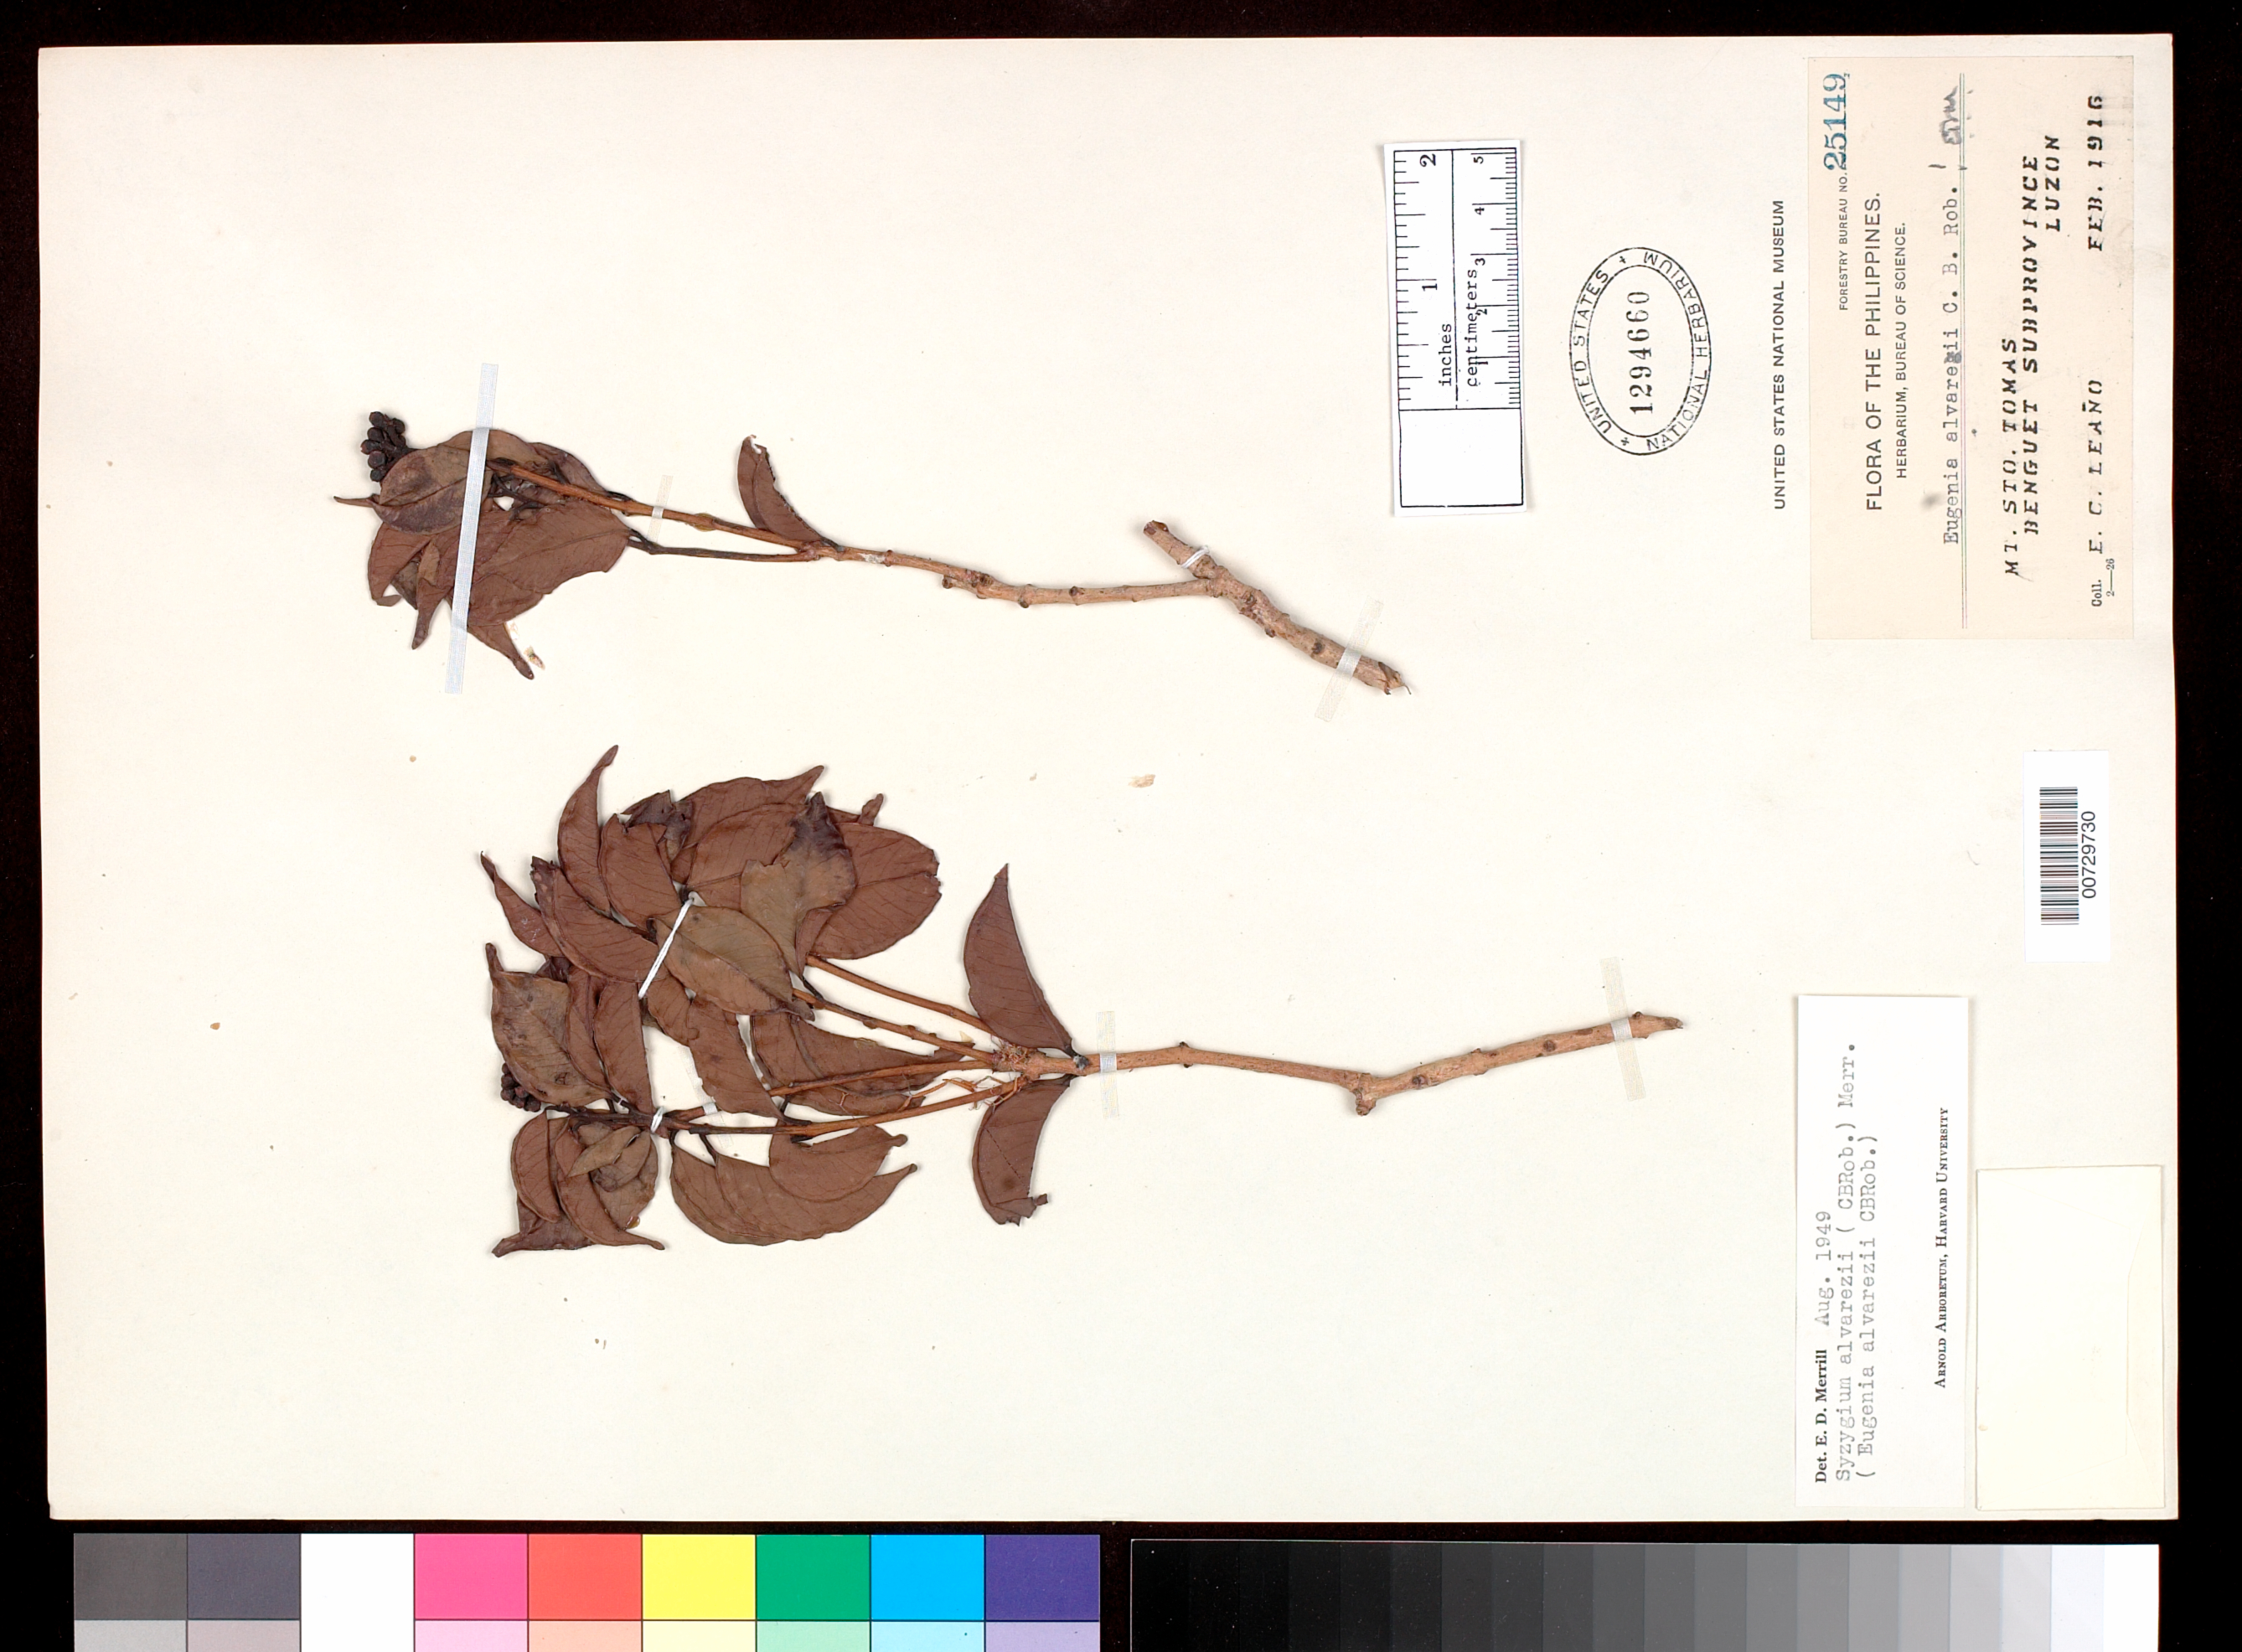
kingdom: Plantae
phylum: Tracheophyta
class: Magnoliopsida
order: Myrtales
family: Myrtaceae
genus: Syzygium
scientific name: Syzygium alvarezii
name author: (C.B. Rob.) Merr.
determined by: Merrill, Elmer D.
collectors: E. Leano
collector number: For. Bur. 25149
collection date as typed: Feb 1916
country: Philippines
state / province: Cordillera (Administrative Region)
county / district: Benguet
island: Luzon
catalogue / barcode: US 1294660